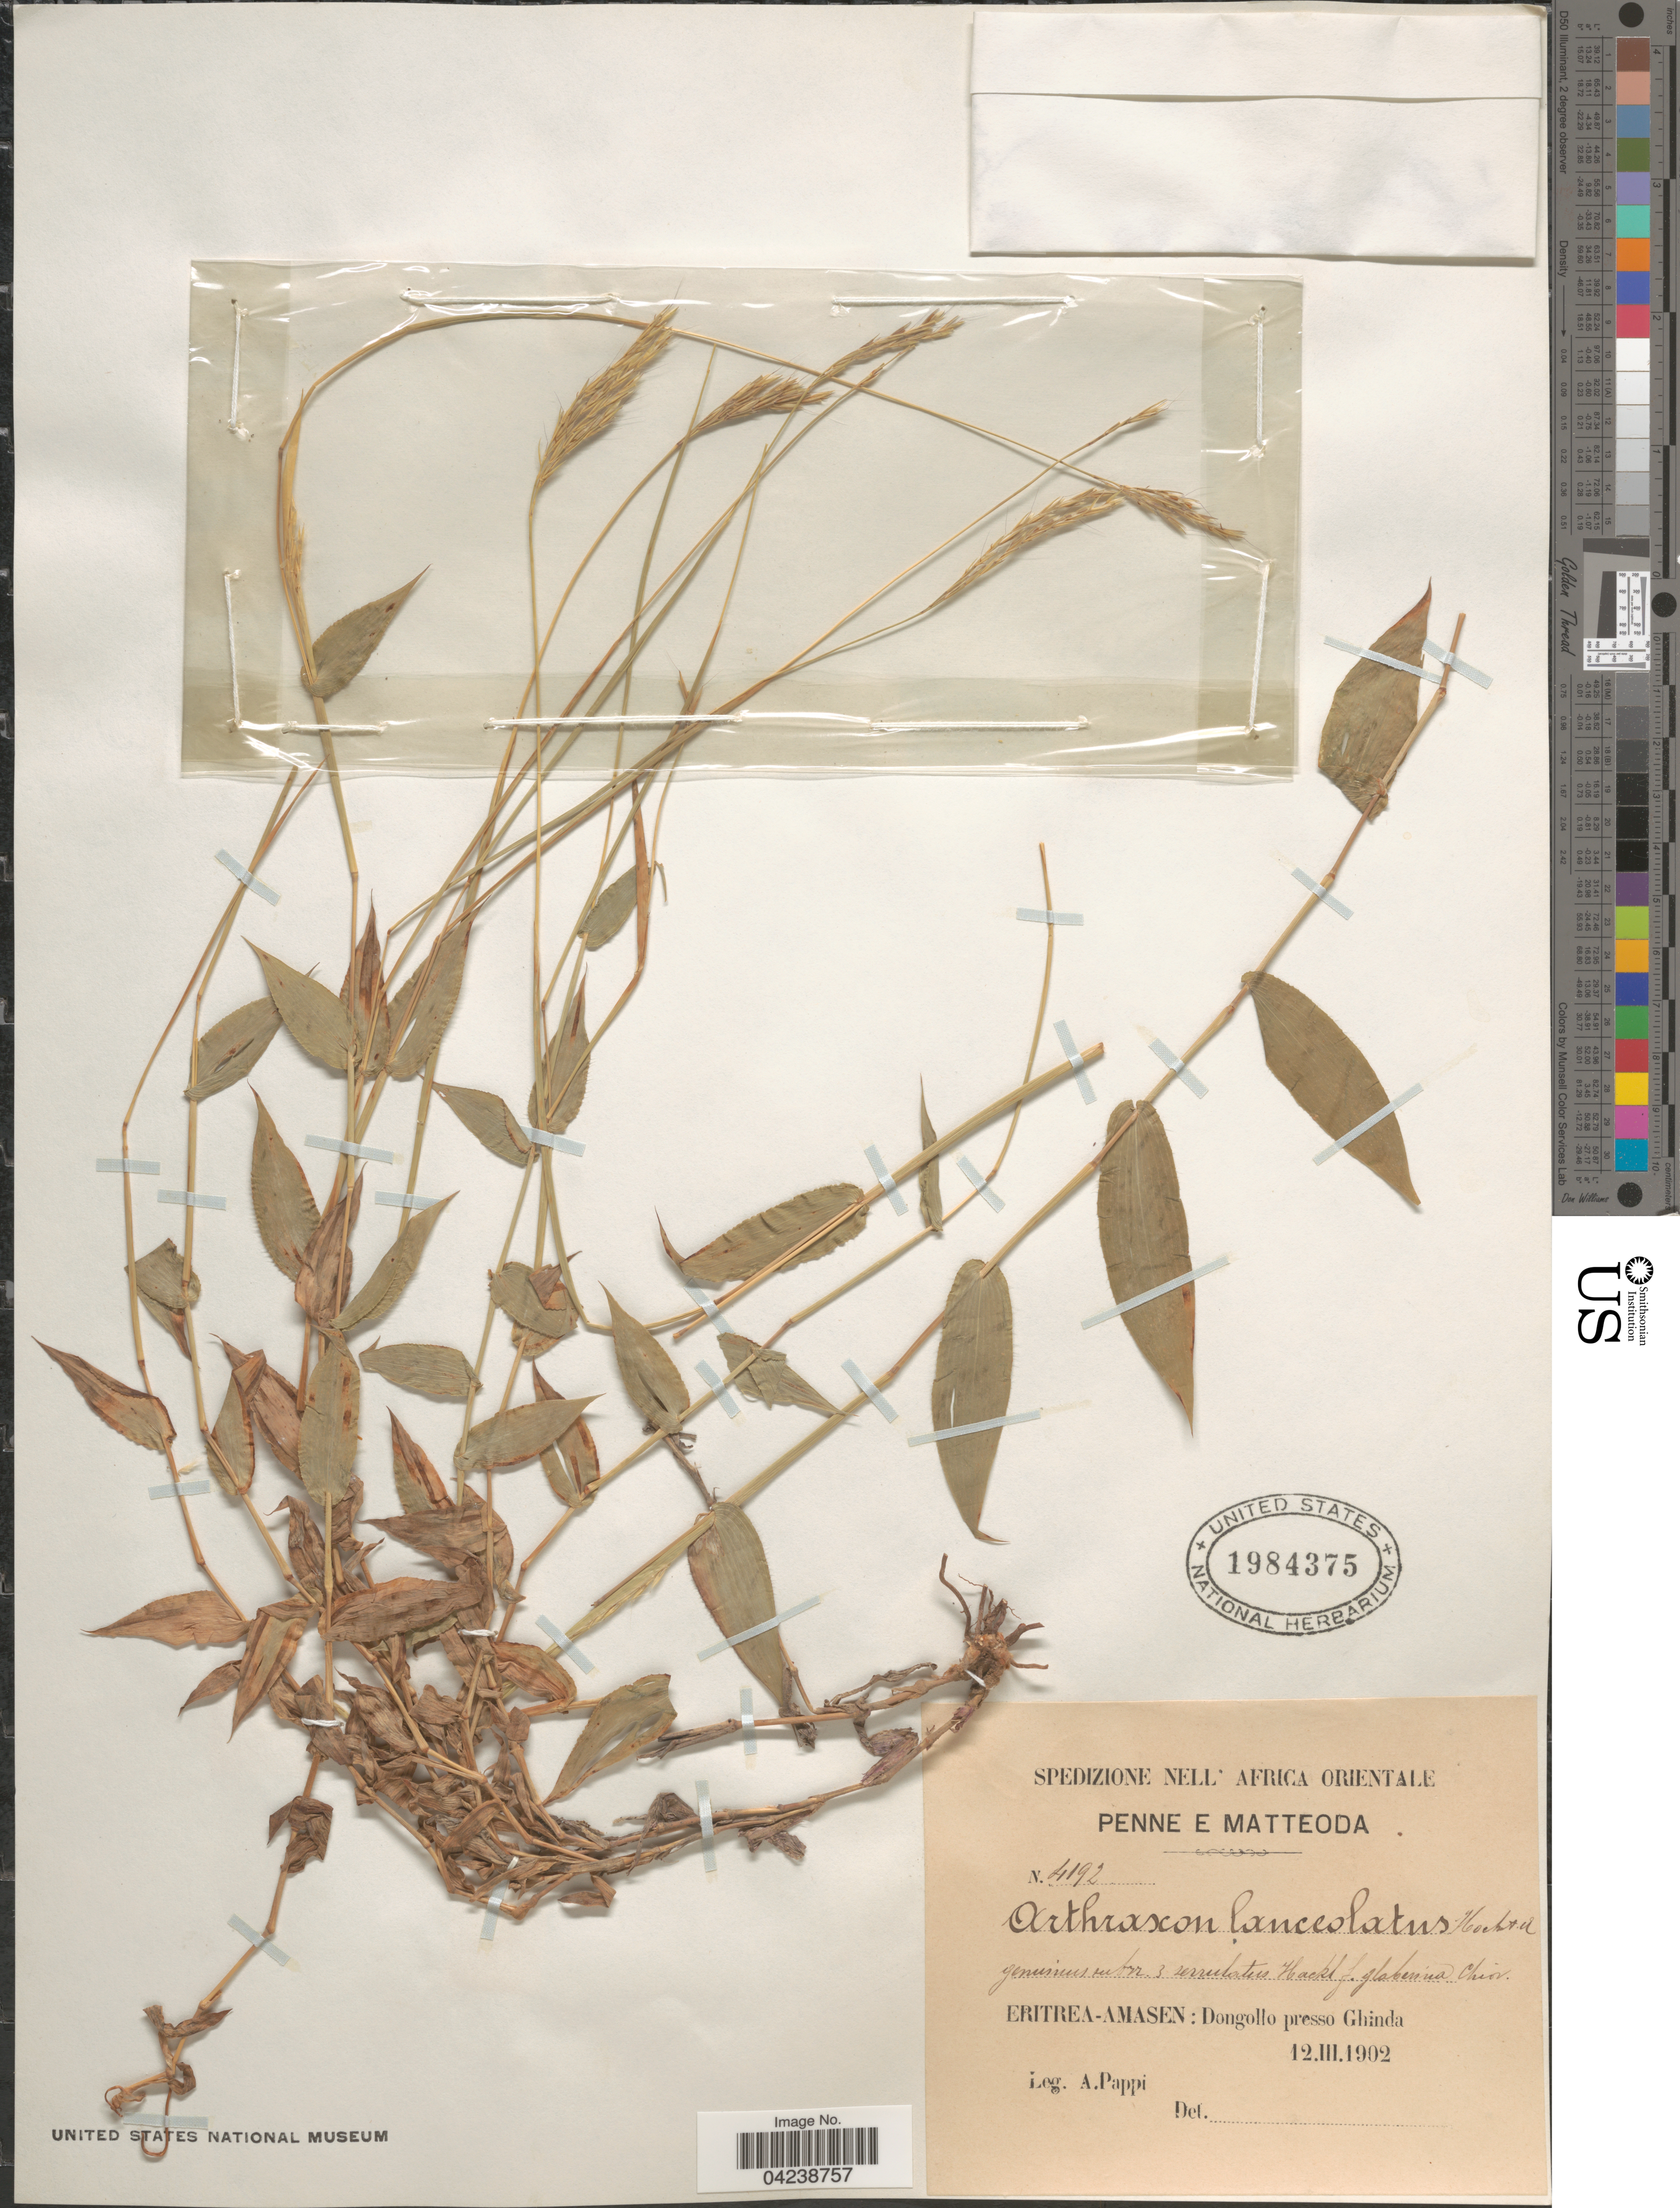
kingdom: Plantae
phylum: Tracheophyta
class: Liliopsida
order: Poales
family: Poaceae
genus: Arthraxon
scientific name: Arthraxon lanceolatus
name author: (Roxb.) Hochst.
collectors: A. Pappi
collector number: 4192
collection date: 1902-03-12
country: Eritrea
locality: Spedizione Nell Africa Orientale. Eritrea-Amasen: Dongollo presso Ghinda.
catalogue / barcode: US 1984375